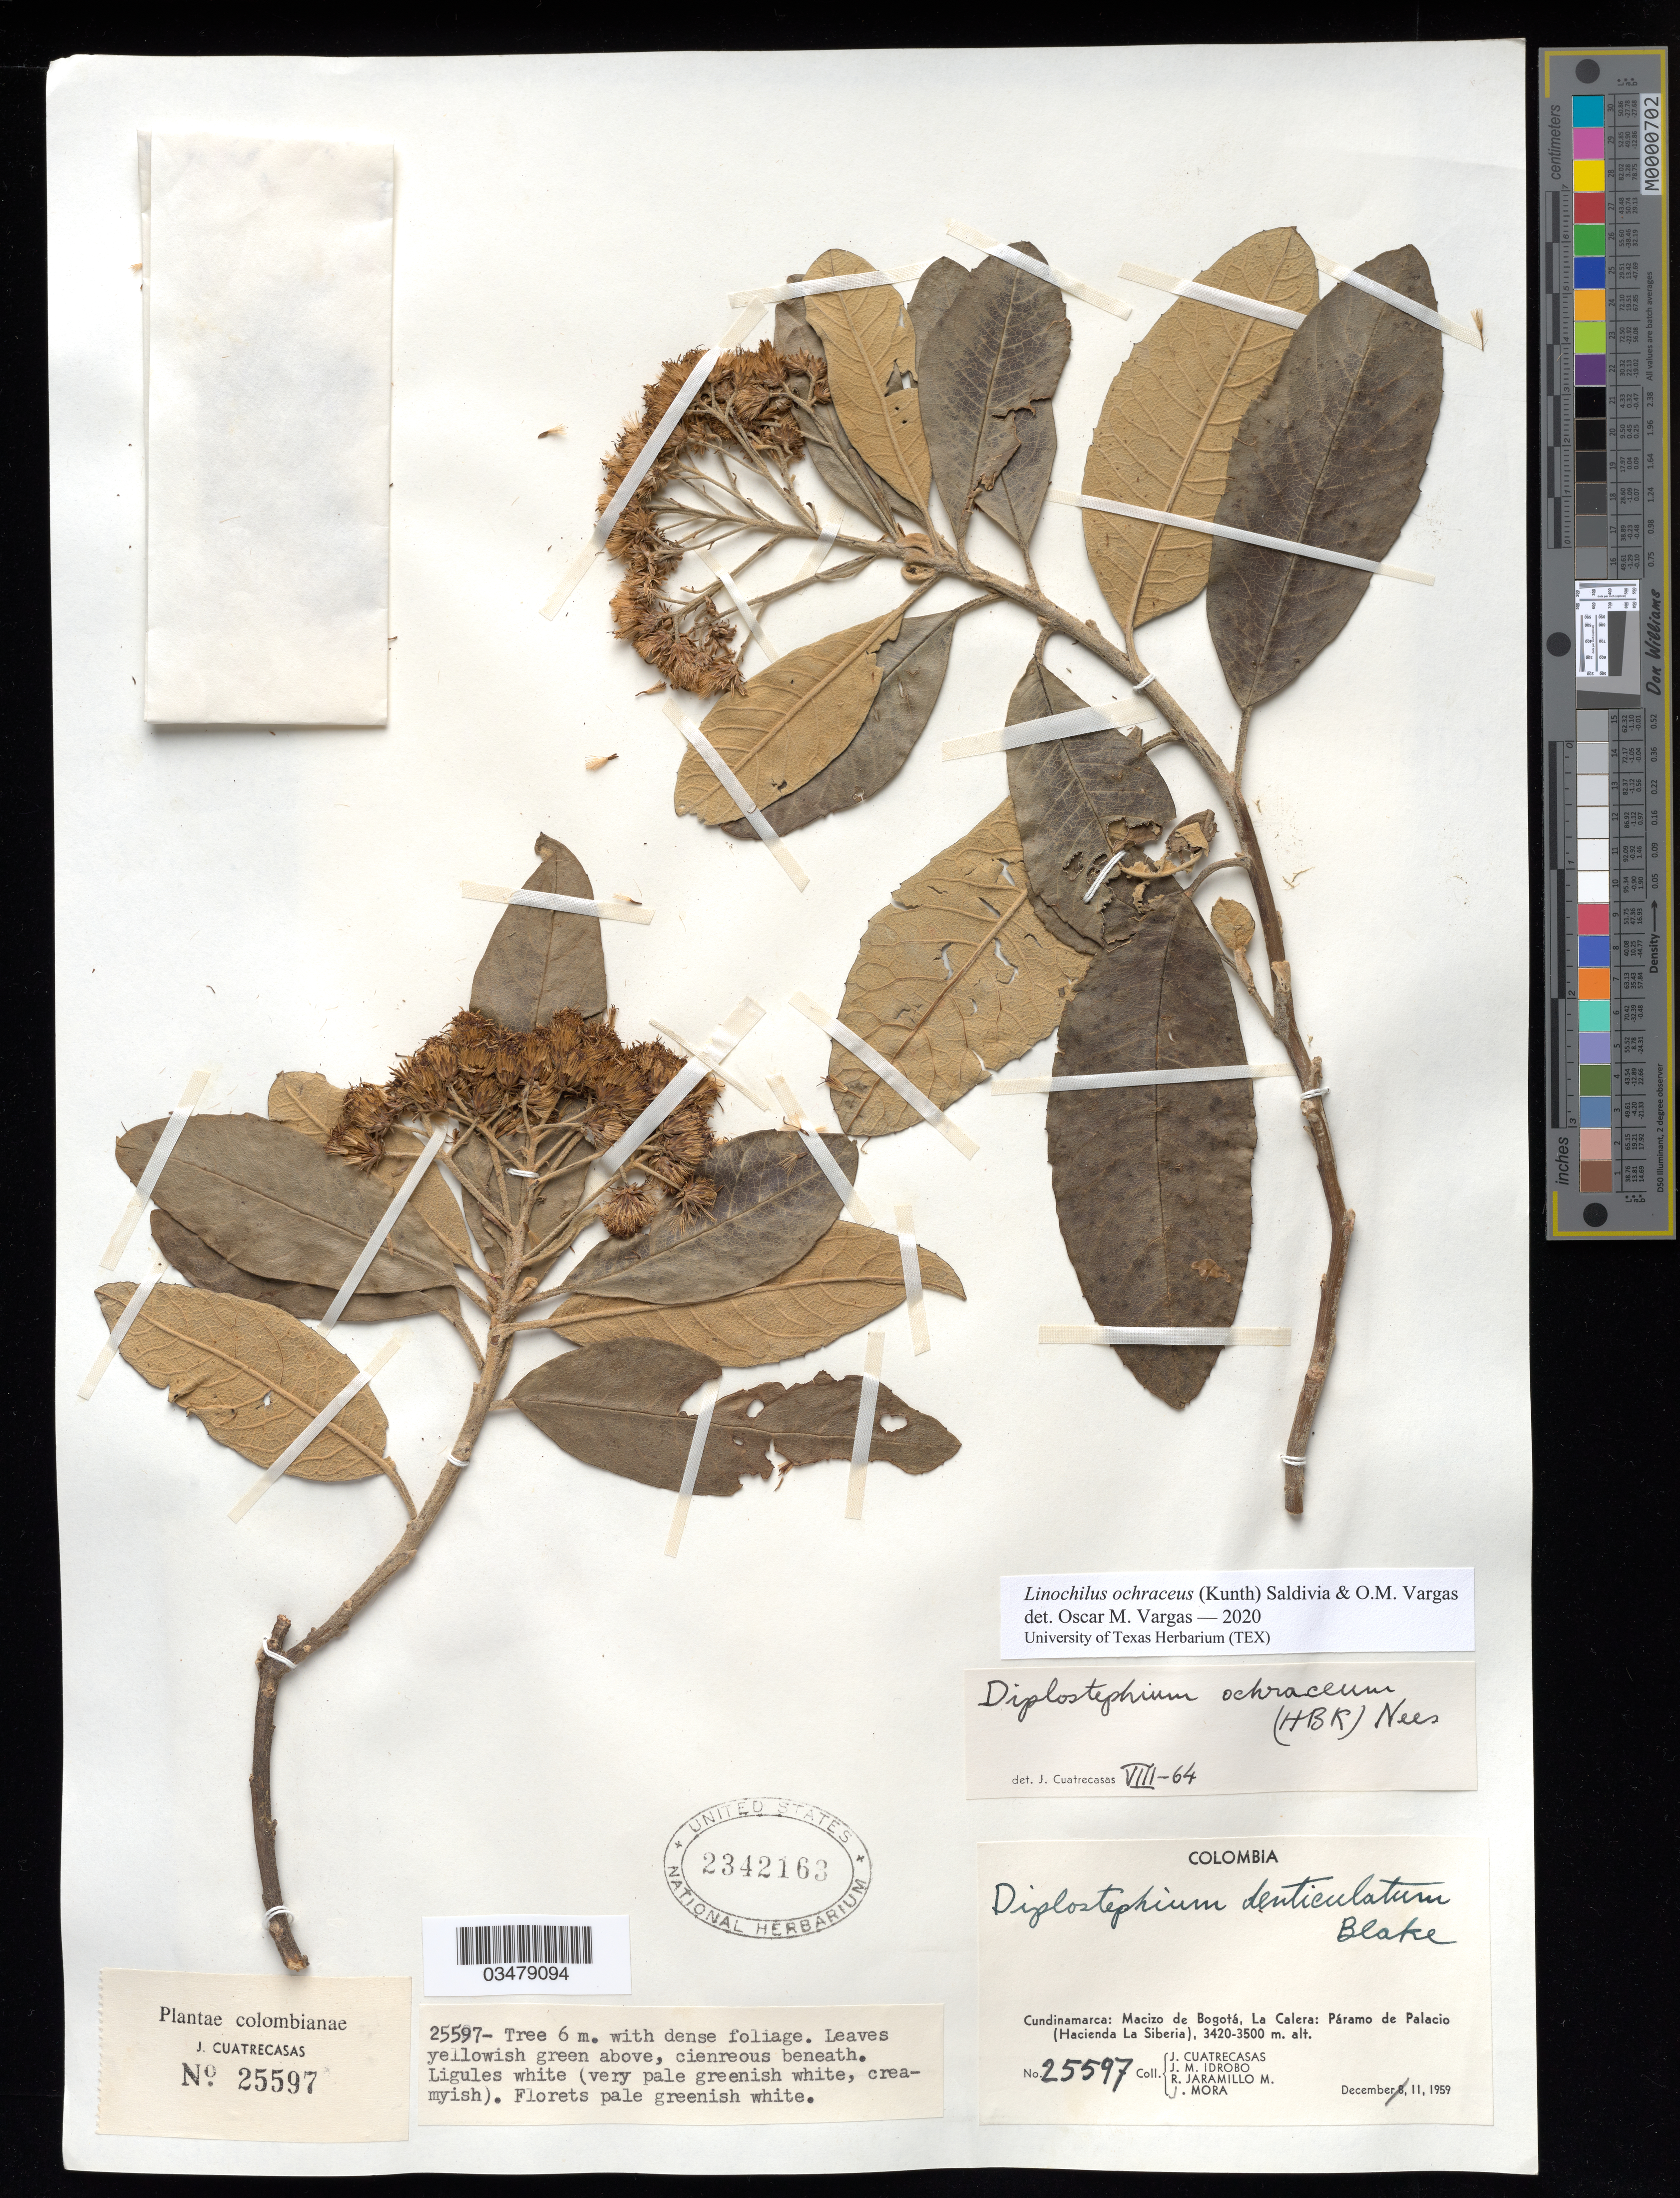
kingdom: Plantae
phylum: Tracheophyta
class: Magnoliopsida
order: Asterales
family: Asteraceae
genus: Linochilus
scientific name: Linochilus ochraceus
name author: (Kunth) Saldivia & O.M. Vargas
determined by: Vargas, Oscar M.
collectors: J. Cuatrecasas, J. M. Idrobo, R. Jaramillo M. & J. Mora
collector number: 25597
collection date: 1959-12-11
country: Colombia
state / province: Cundinamarca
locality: Macizo de Bogotá, Páramo de Palacio (Hacienda La Siberia).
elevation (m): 3420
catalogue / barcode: US 2342163